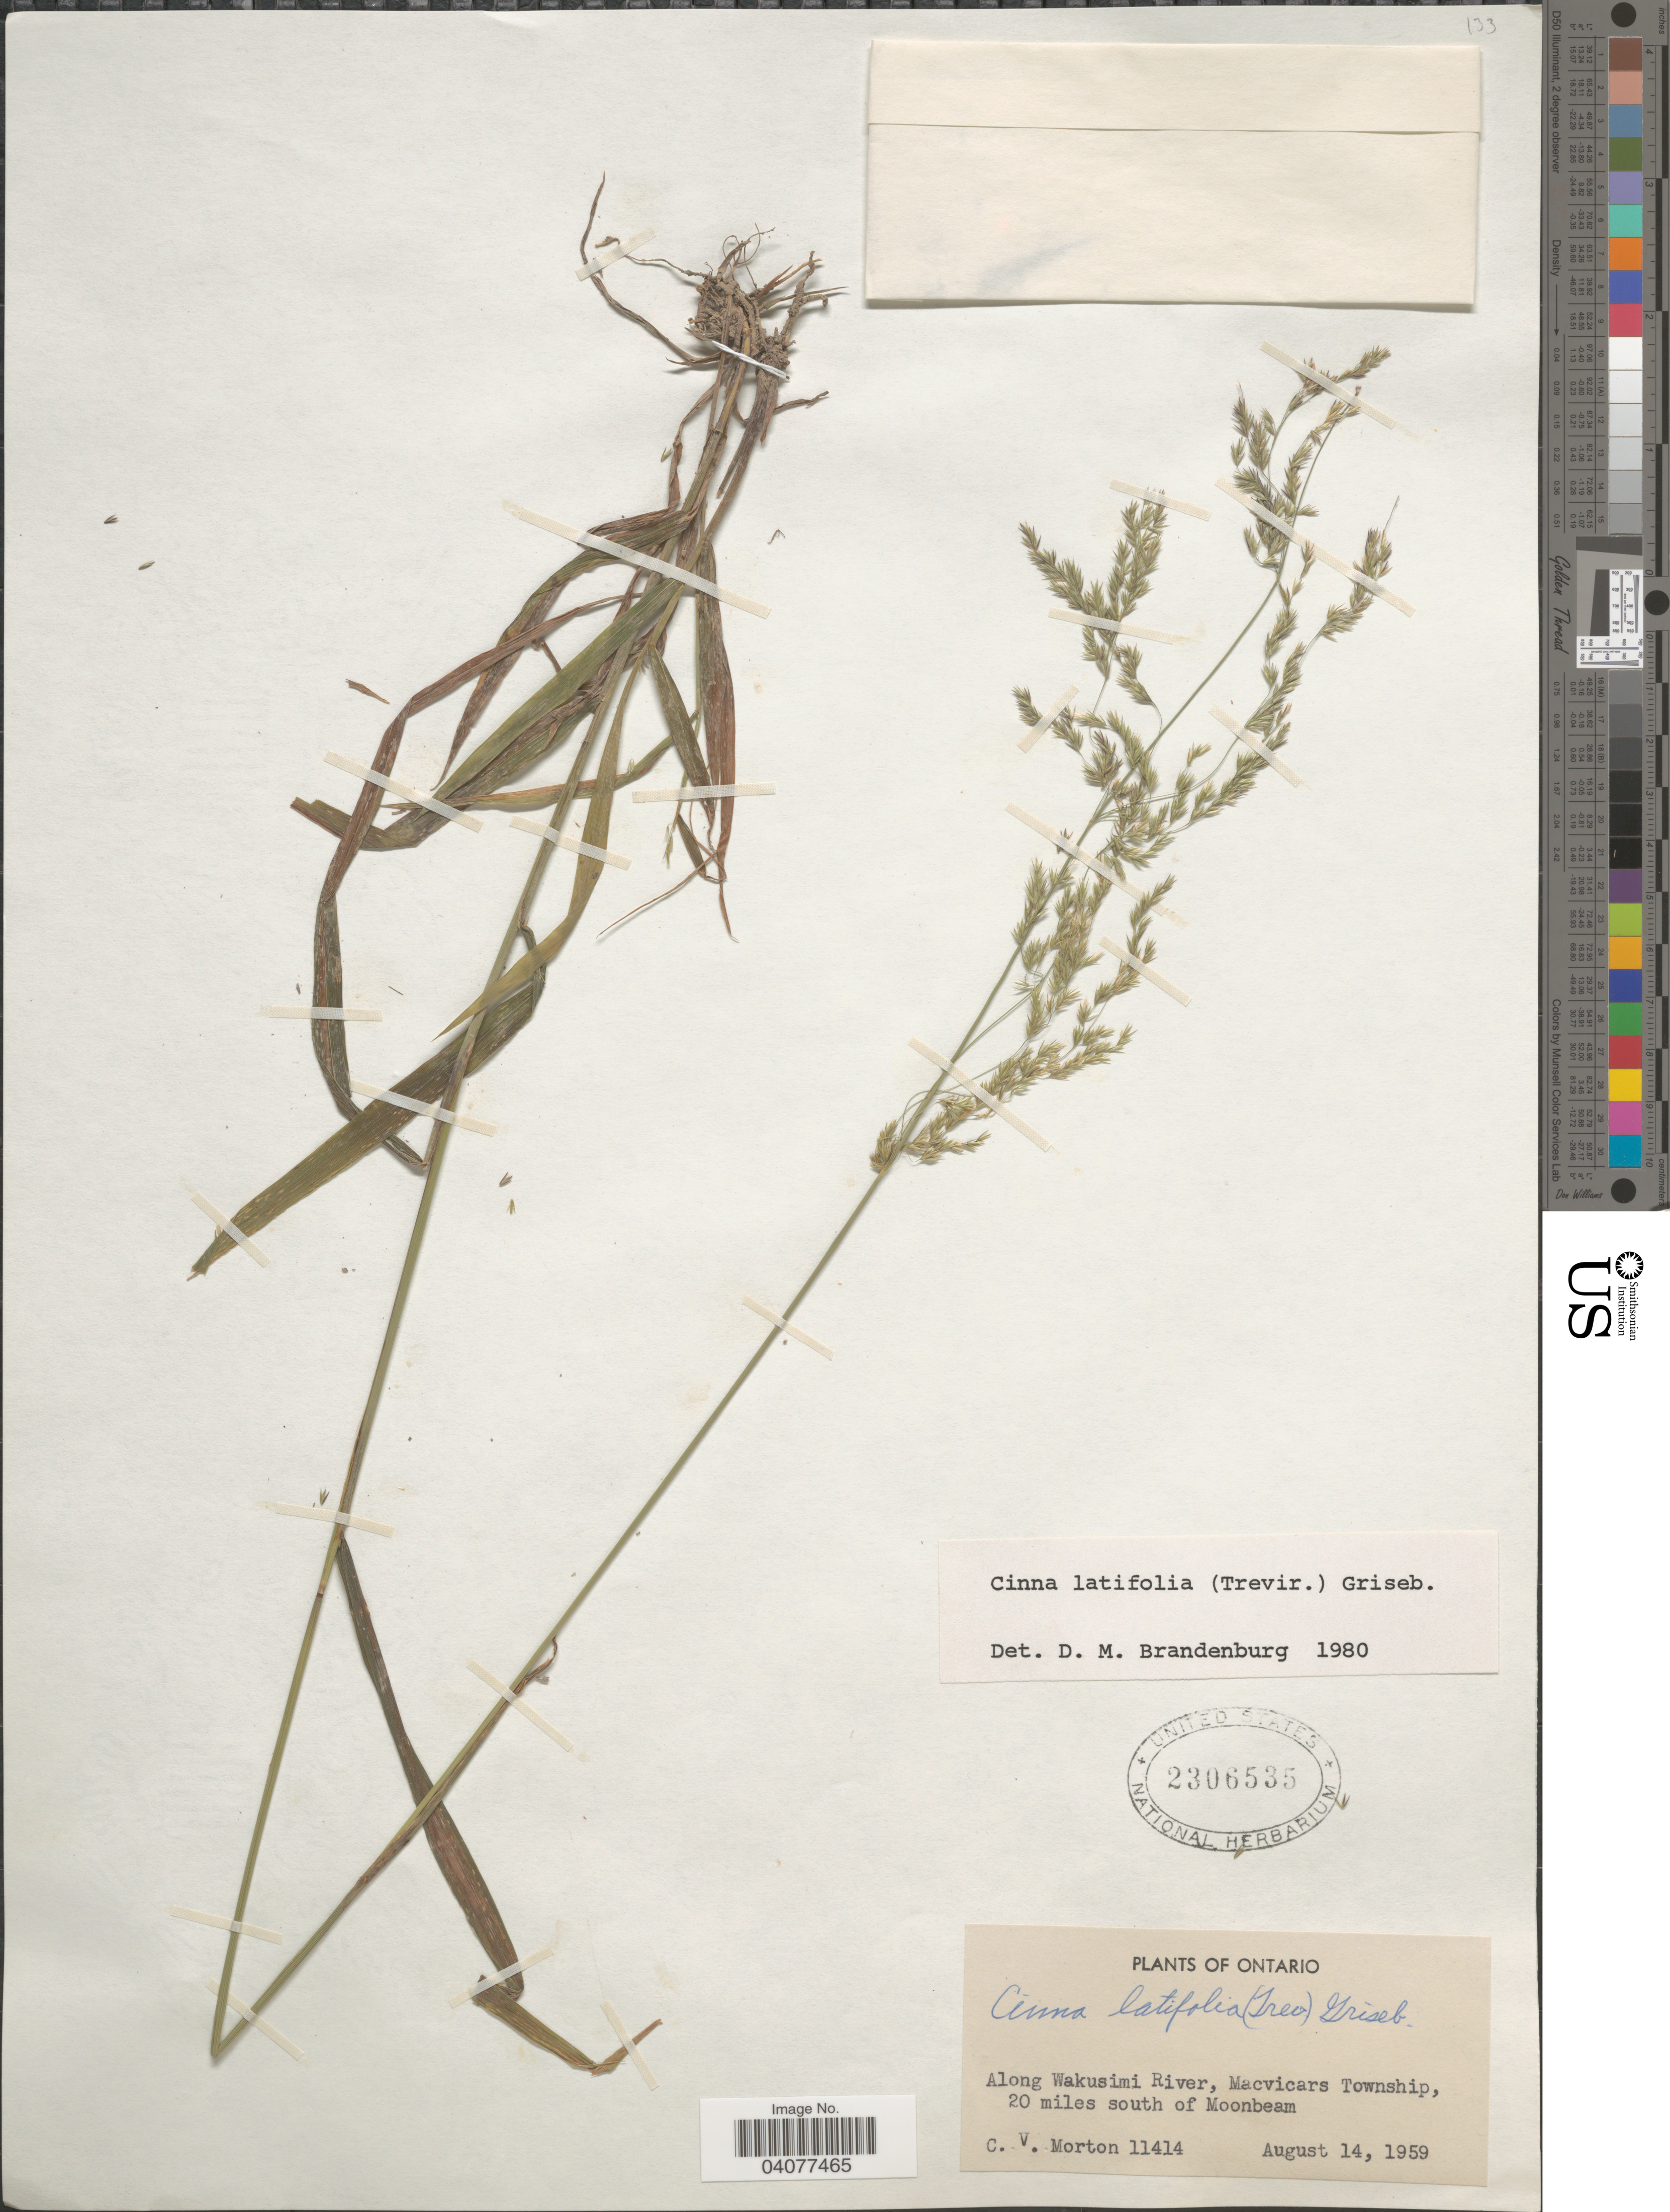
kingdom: Plantae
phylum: Tracheophyta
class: Liliopsida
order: Poales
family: Poaceae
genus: Cinna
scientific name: Cinna latifolia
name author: (Trevir. ex Goeppert) Griseb.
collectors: C. V. Morton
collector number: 11414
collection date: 1959-08-14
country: Canada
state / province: Ontario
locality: Along Wakusimi River, Macvicars Township, 20 miles south of Moonbeam.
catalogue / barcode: US 2306535